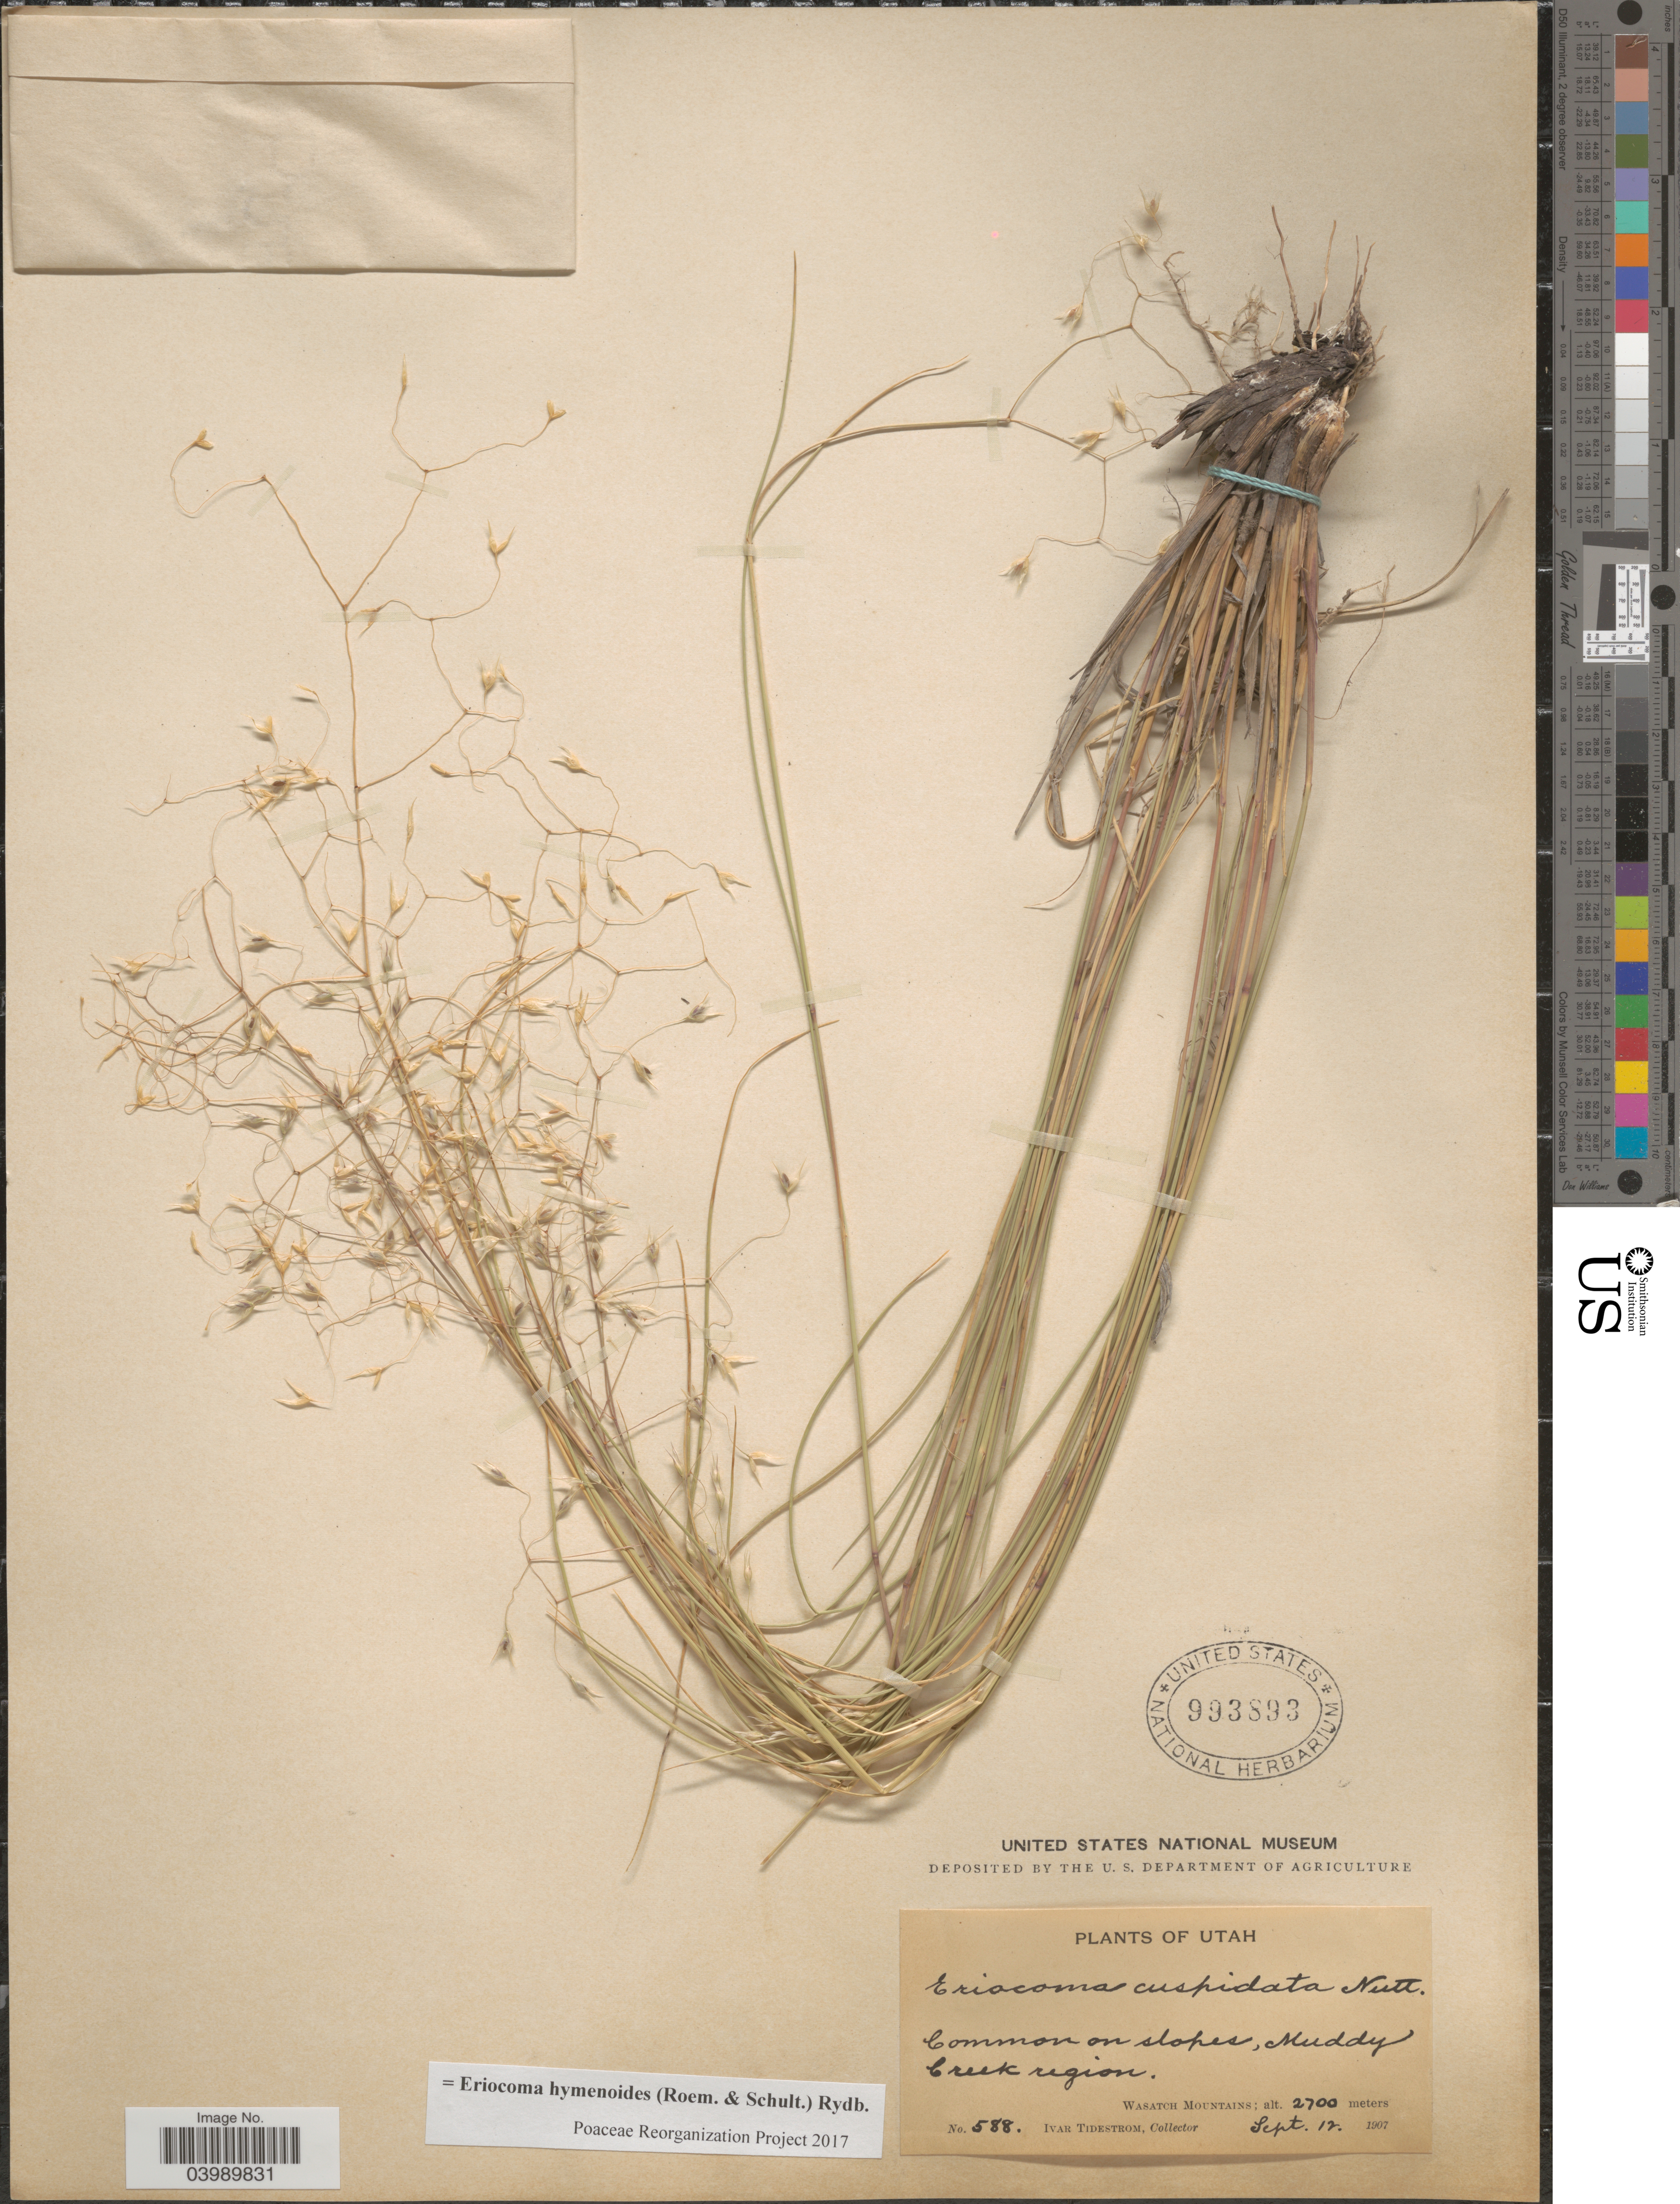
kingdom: Plantae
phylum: Tracheophyta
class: Liliopsida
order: Poales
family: Poaceae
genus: Eriocoma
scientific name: Eriocoma hymenoides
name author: (Roem. & Schult.) Rydb.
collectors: I. F. Tidestrom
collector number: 588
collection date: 1907-09-12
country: United States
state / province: Utah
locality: Common on slopes, Muddy Creek region. Wasatch Mountains.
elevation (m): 2700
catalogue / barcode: US 993893